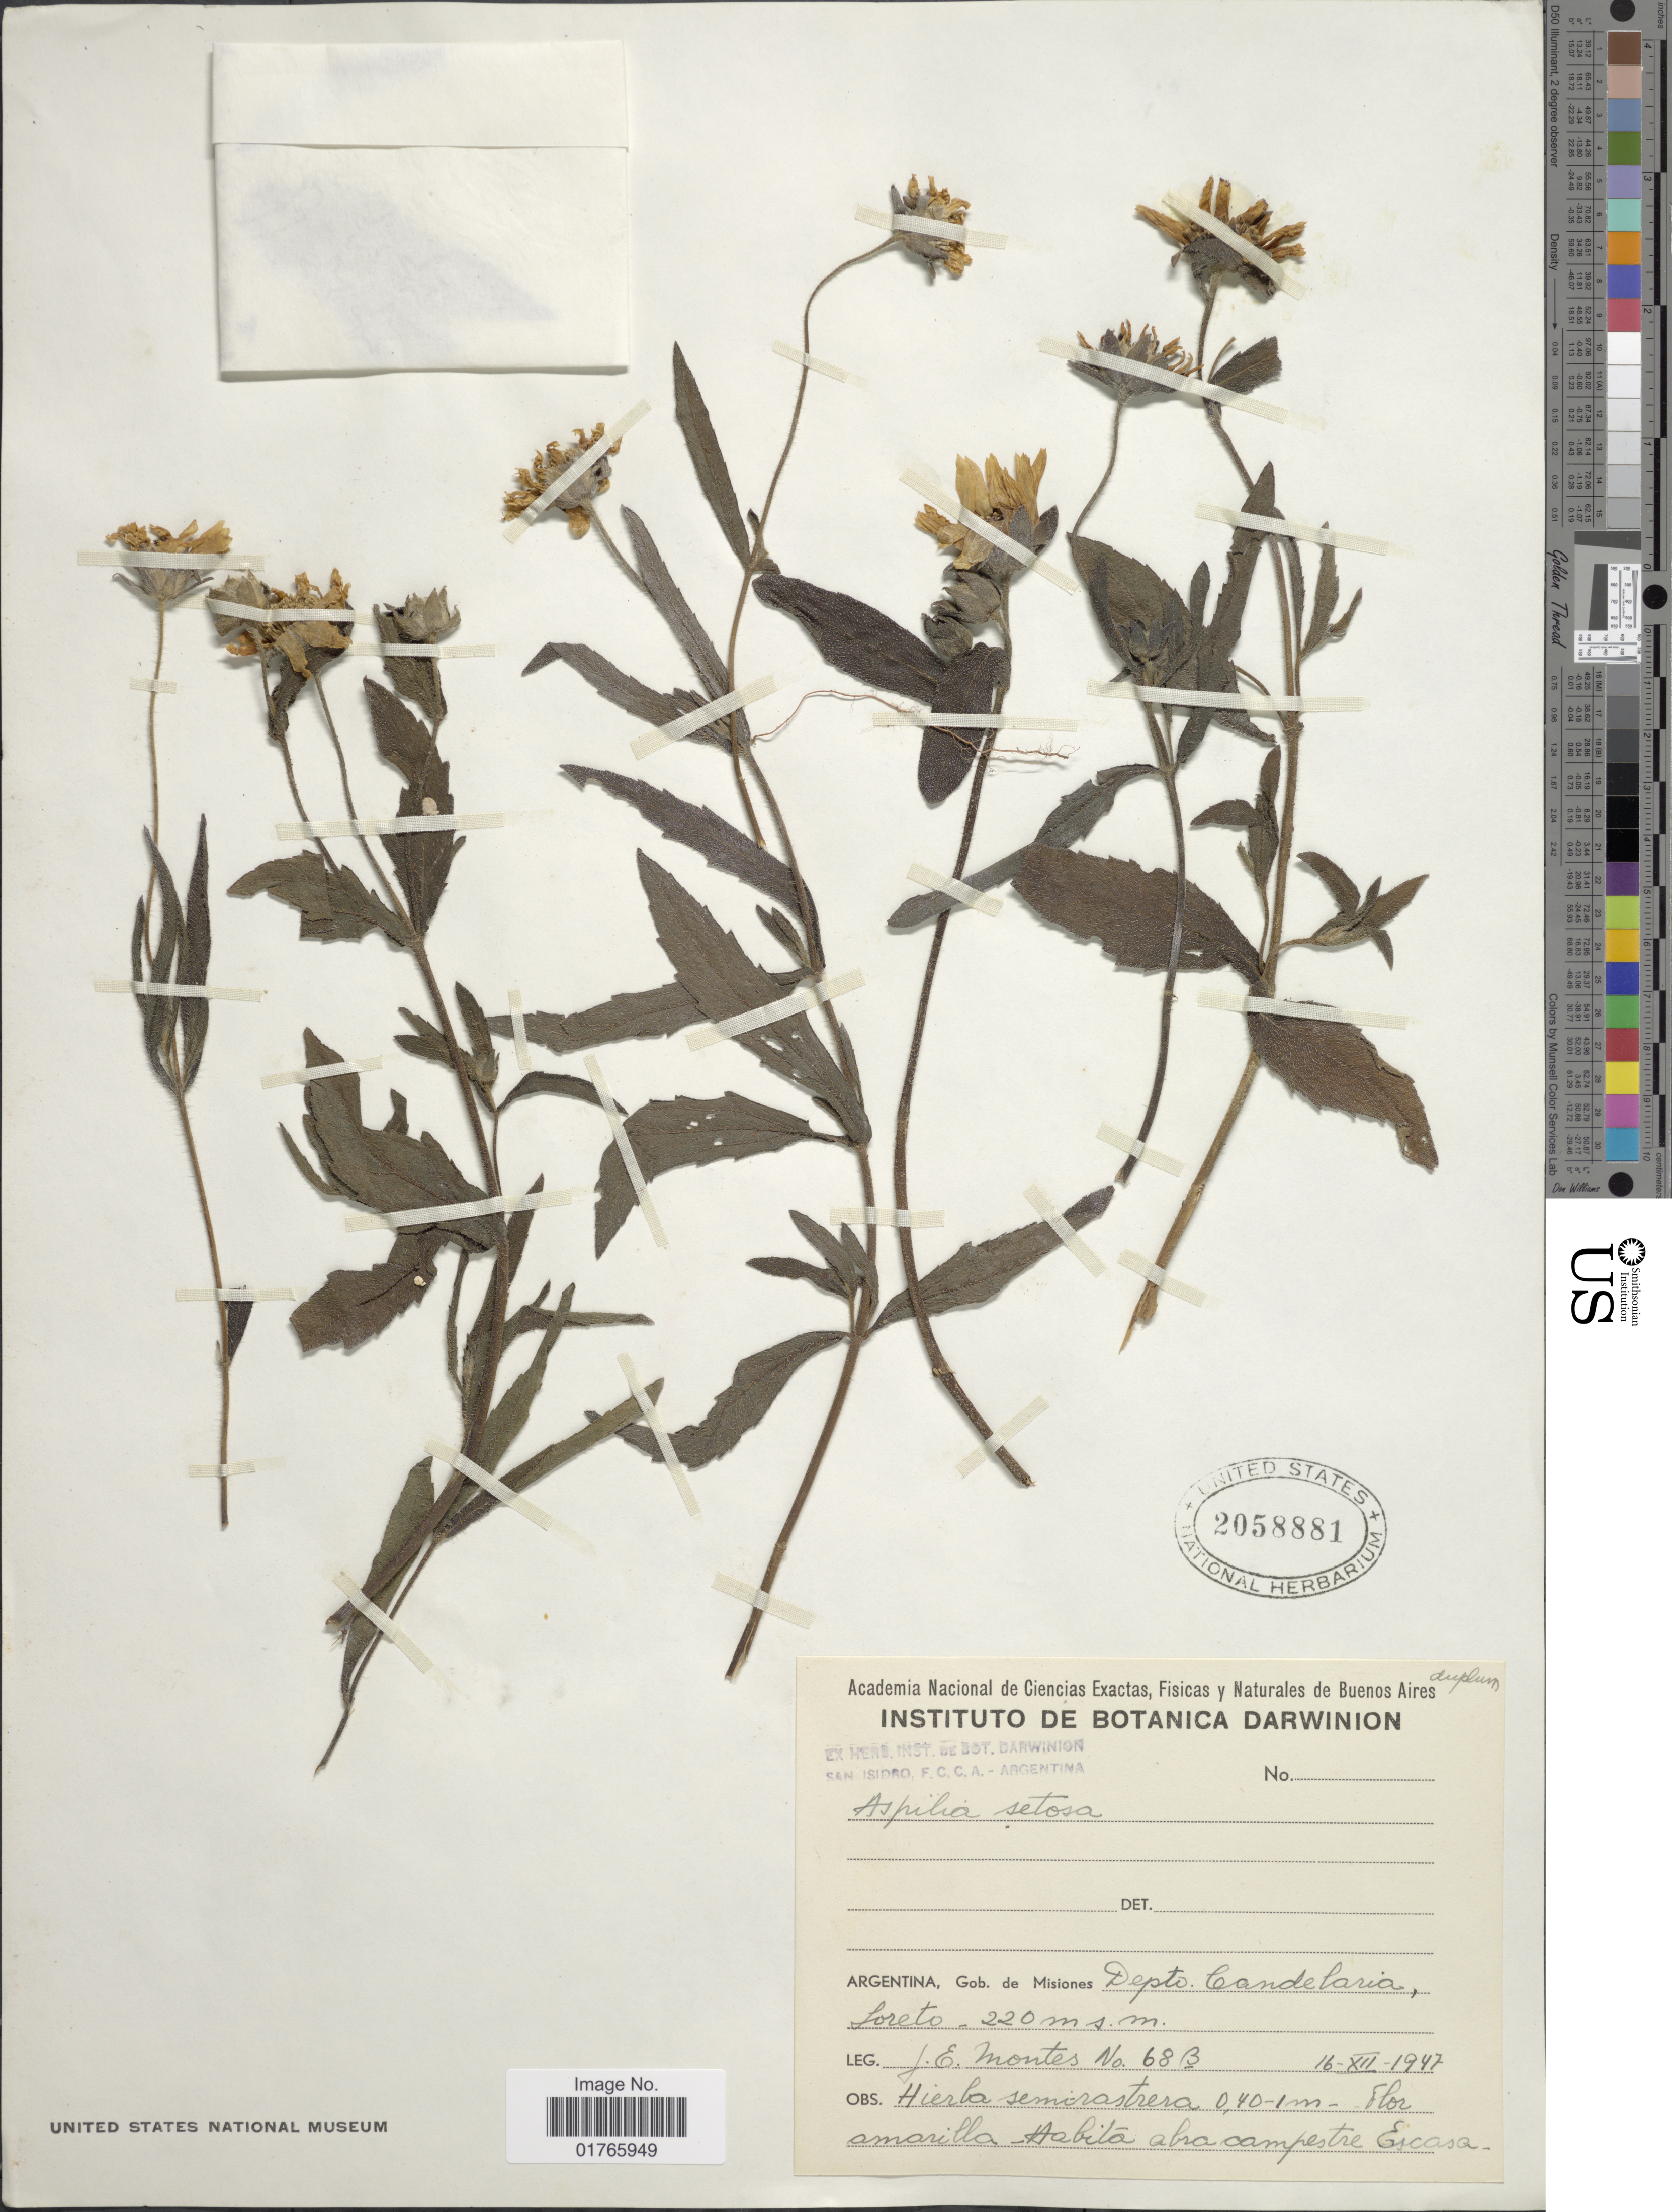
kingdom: Plantae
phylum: Tracheophyta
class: Magnoliopsida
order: Asterales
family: Asteraceae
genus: Aspilia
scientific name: Aspilia setosa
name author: Griseb.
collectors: J. E. Montes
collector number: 68B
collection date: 1947-12-16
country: Argentina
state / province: Misiones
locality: Depto. Candelaria, Loreto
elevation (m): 220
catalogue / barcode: US 2058881